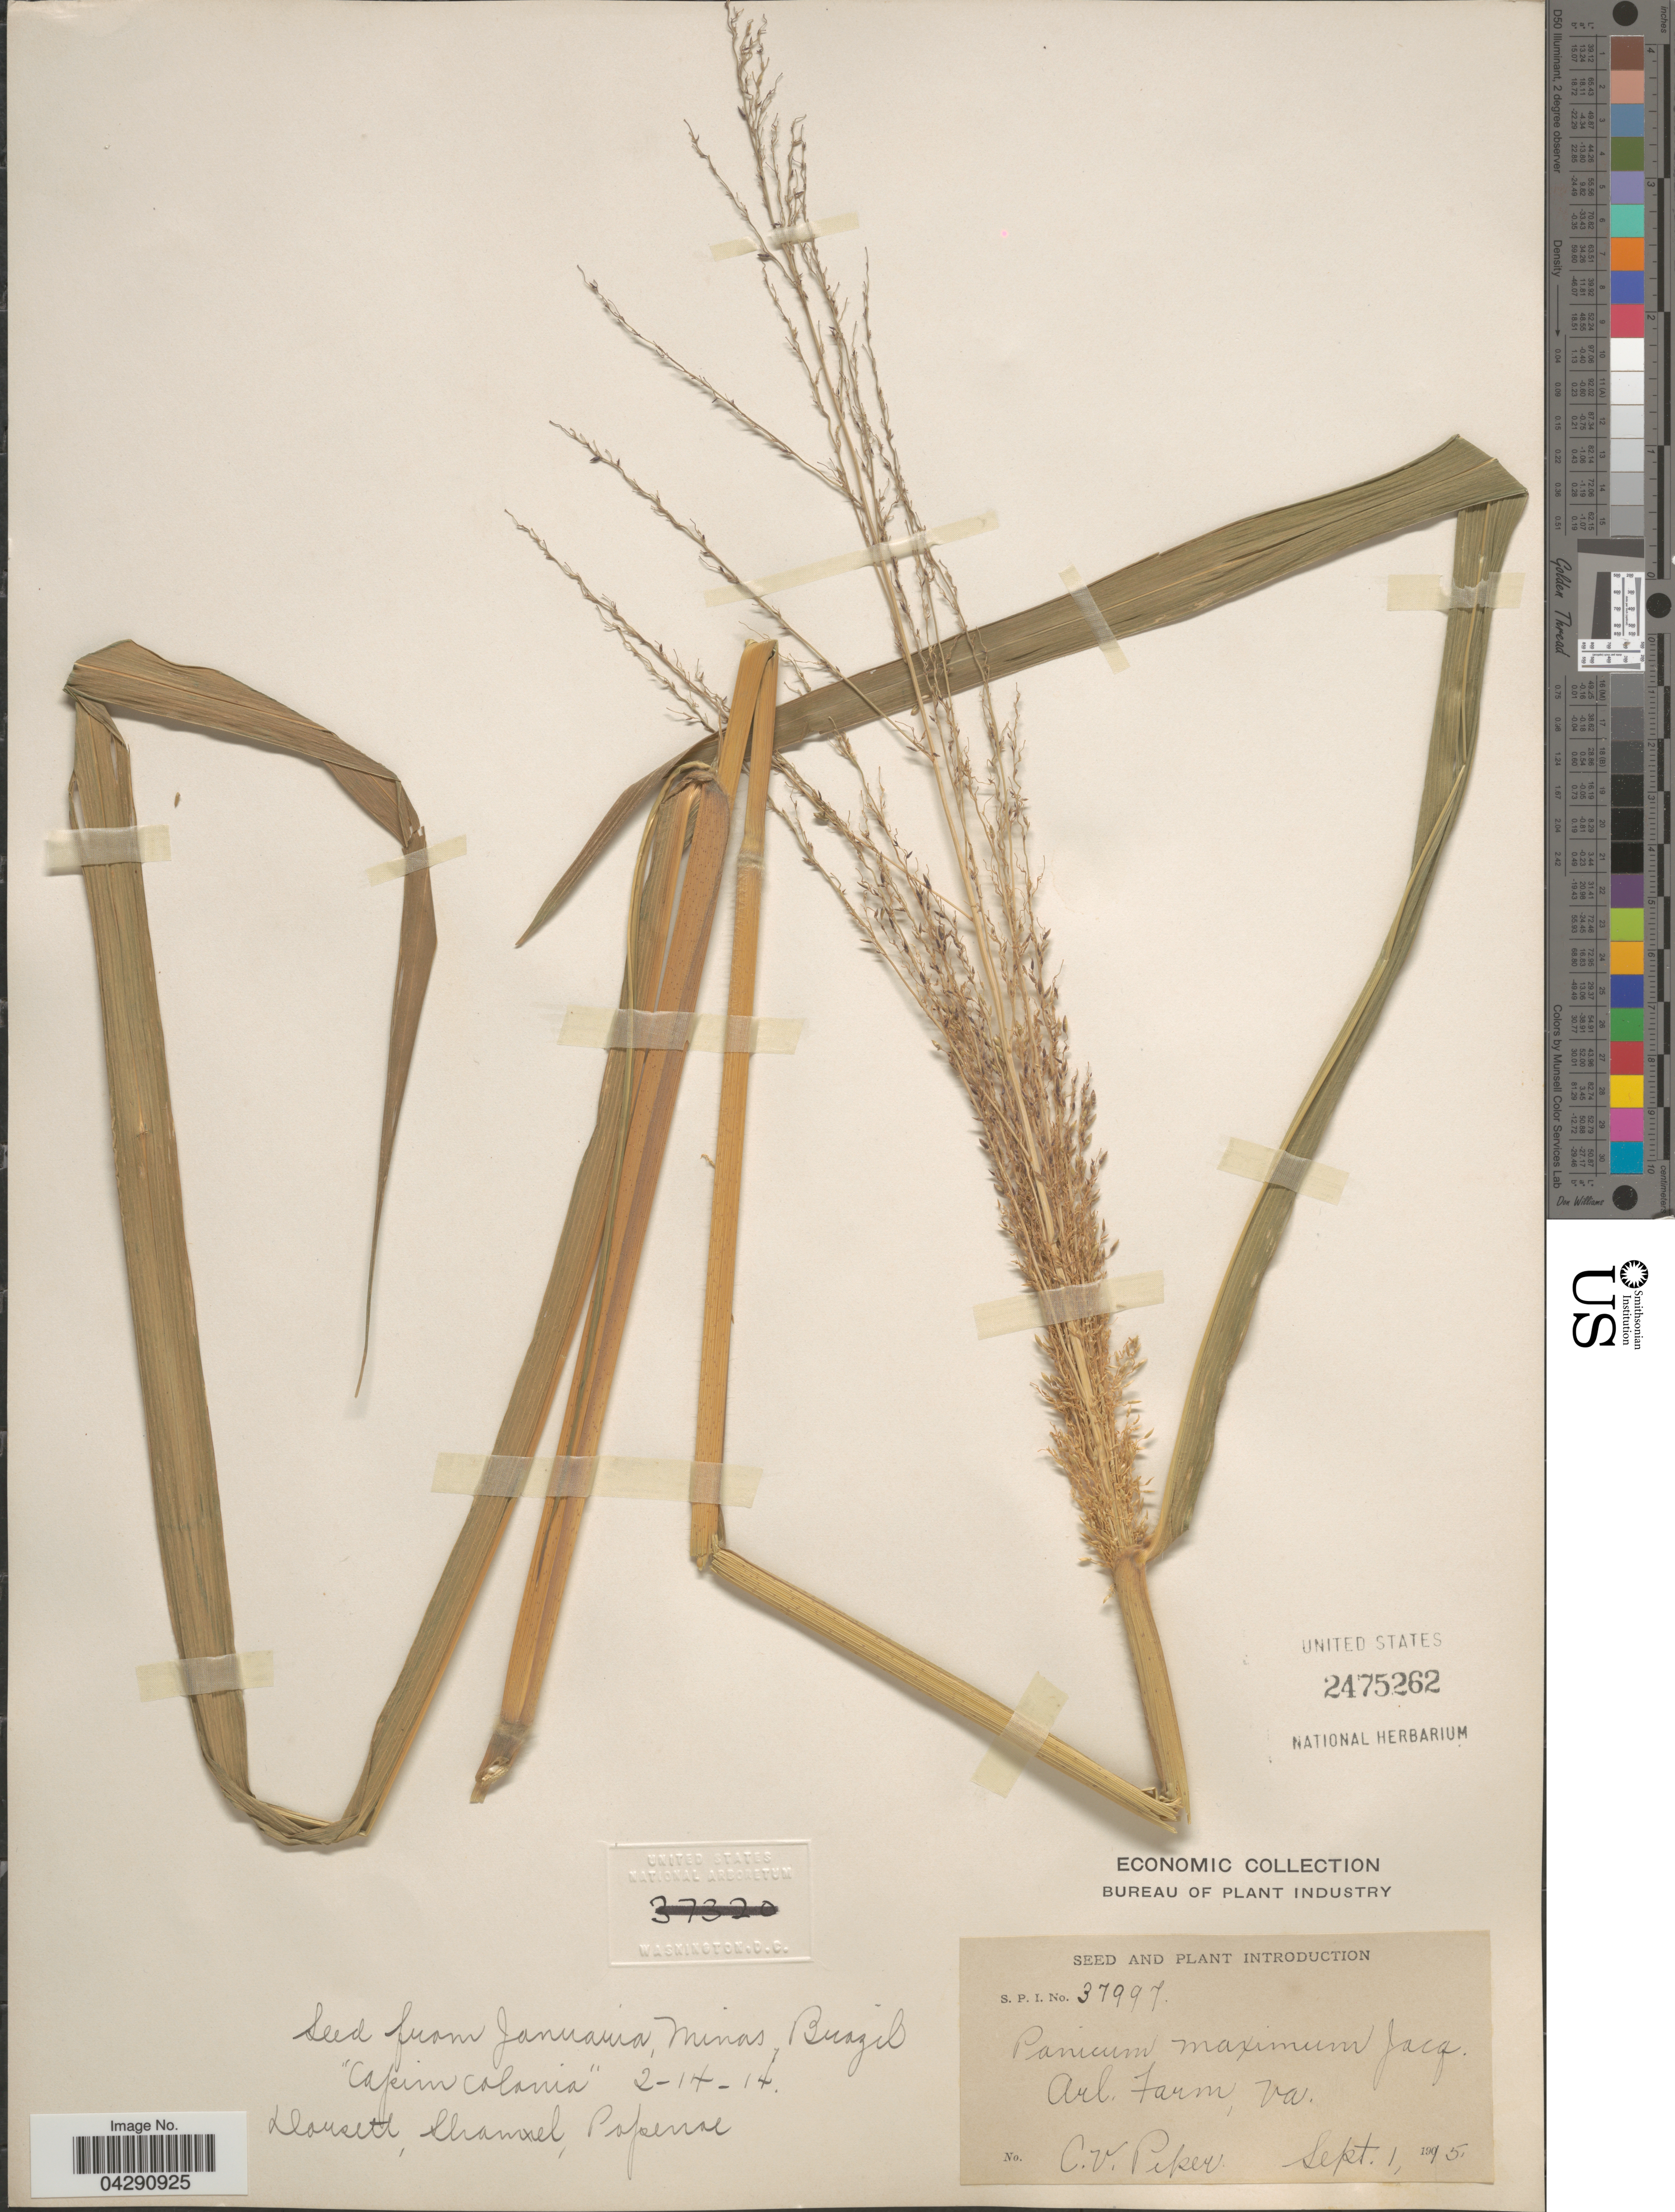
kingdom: Plantae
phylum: Tracheophyta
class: Liliopsida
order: Poales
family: Poaceae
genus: Megathyrsus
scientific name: Megathyrsus maximus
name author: (Jacq.) B.K. Simon & S.W.L. Jacobs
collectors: C. V. Piper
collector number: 37997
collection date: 1915-09-01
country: United States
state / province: Virginia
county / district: Arlington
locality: Arl. Farm.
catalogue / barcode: US 2475262